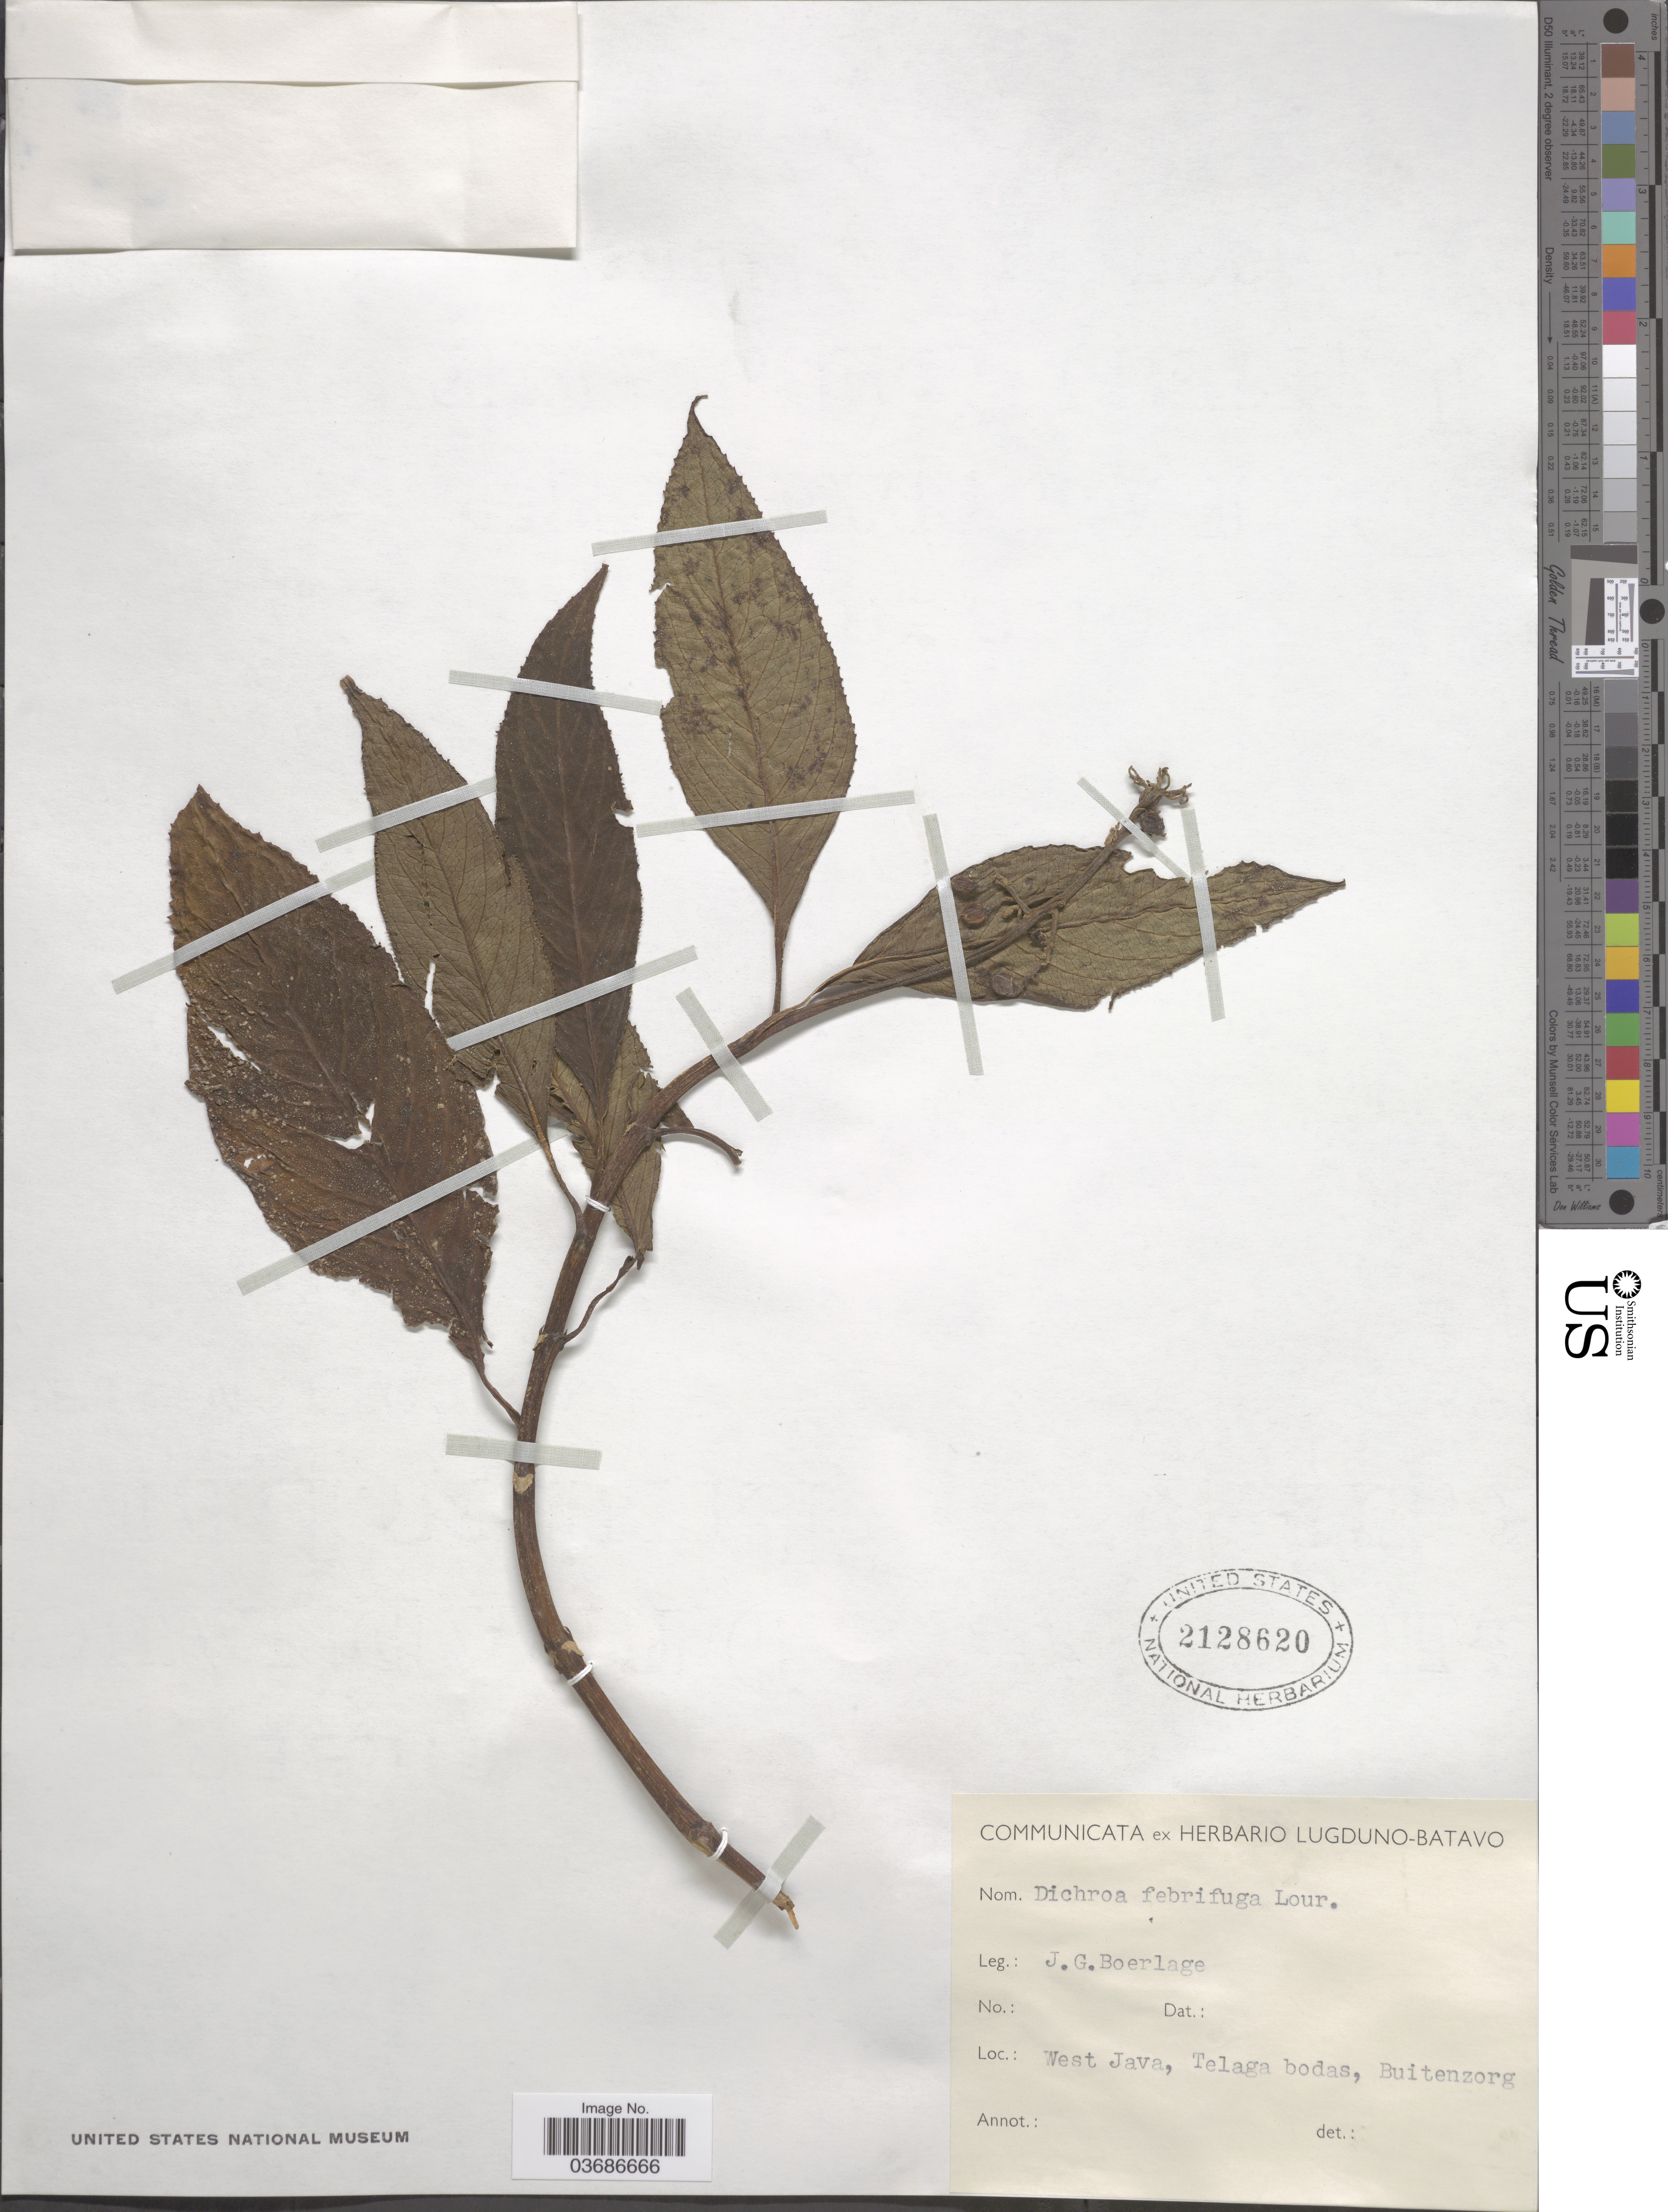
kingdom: Plantae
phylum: Tracheophyta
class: Magnoliopsida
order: Cornales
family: Hydrangeaceae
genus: Hydrangea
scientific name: Hydrangea febrifuga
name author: (Lour.) Y. De Smet & C. Granados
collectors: J. G. Boerlage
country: Indonesia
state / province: Java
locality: West Java, Telaga bodas, Buitenzorg.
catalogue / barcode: US 2128620